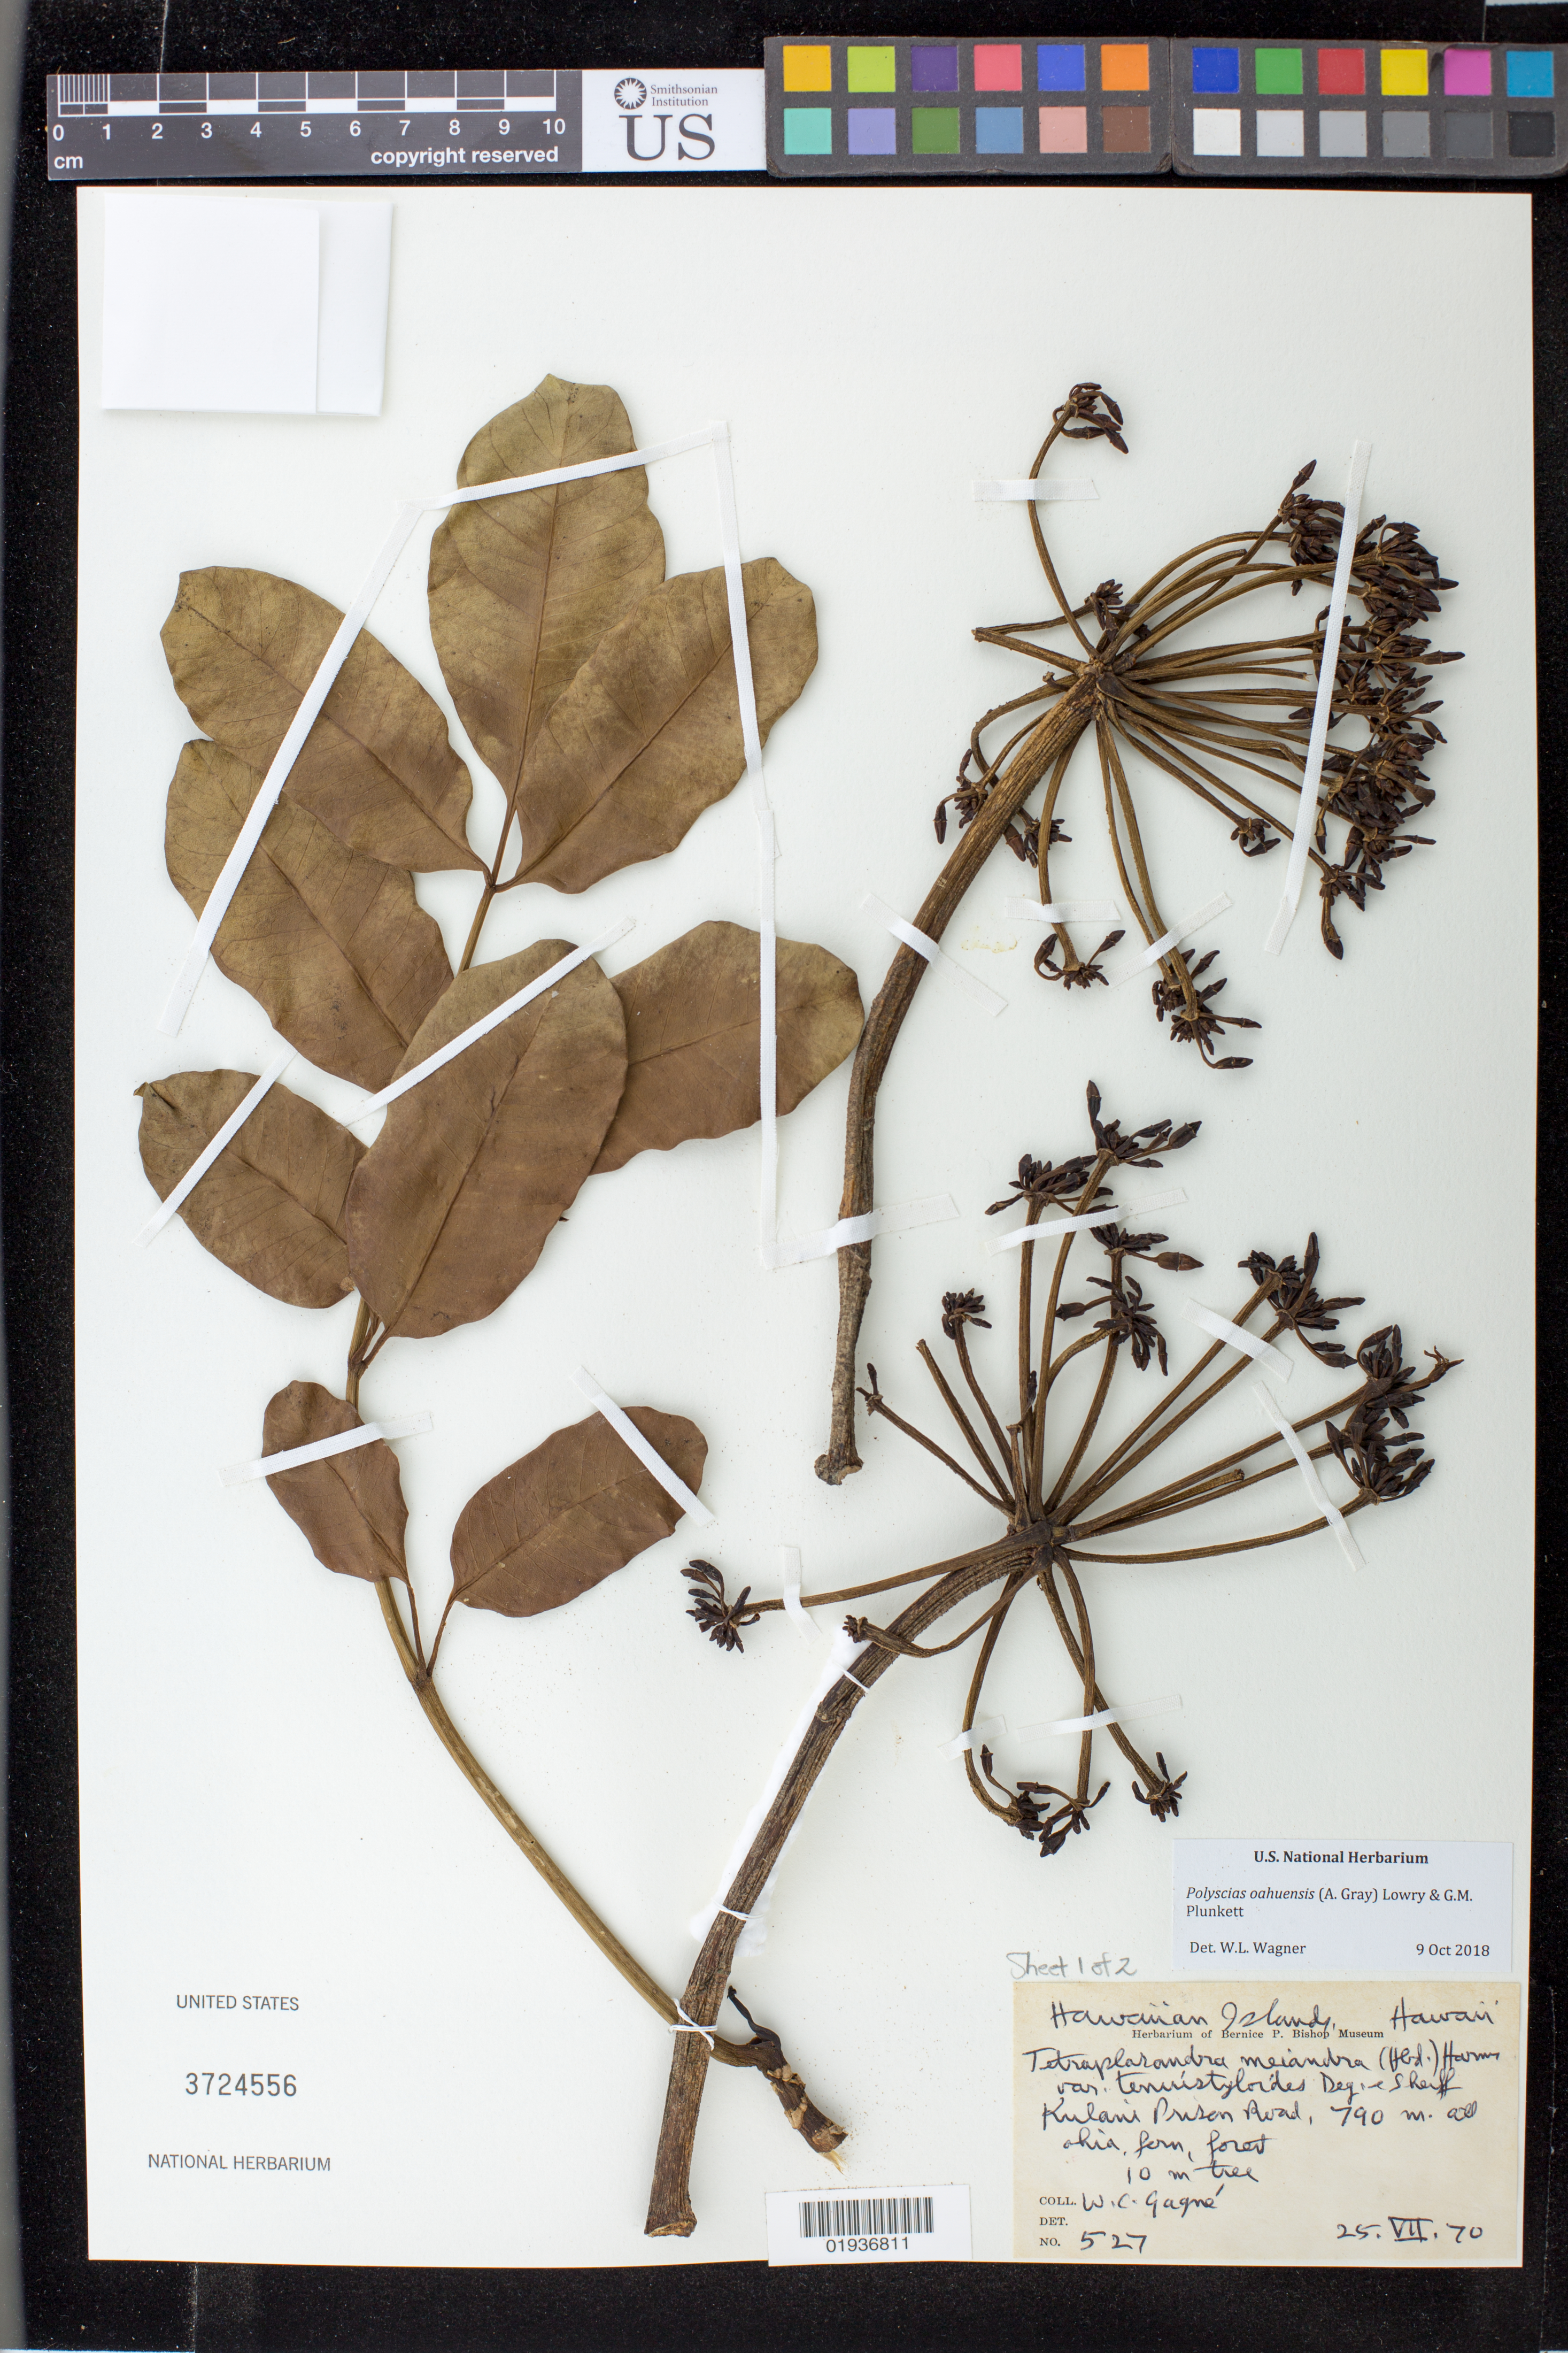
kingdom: Plantae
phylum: Tracheophyta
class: Magnoliopsida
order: Apiales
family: Araliaceae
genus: Polyscias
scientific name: Polyscias oahuensis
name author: (A. Gray) Lowry & G. M. Plunkett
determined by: Wagner, W. L., (BOT), Smithsonian Institution - National Museum of Natural History (UNITED STATES)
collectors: W. Gagne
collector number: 527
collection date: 1970-07-25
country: United States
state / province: Hawaii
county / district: Hawaii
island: Hawaii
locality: Kulani Prison Road.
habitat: Forest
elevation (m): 241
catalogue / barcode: US 3724556